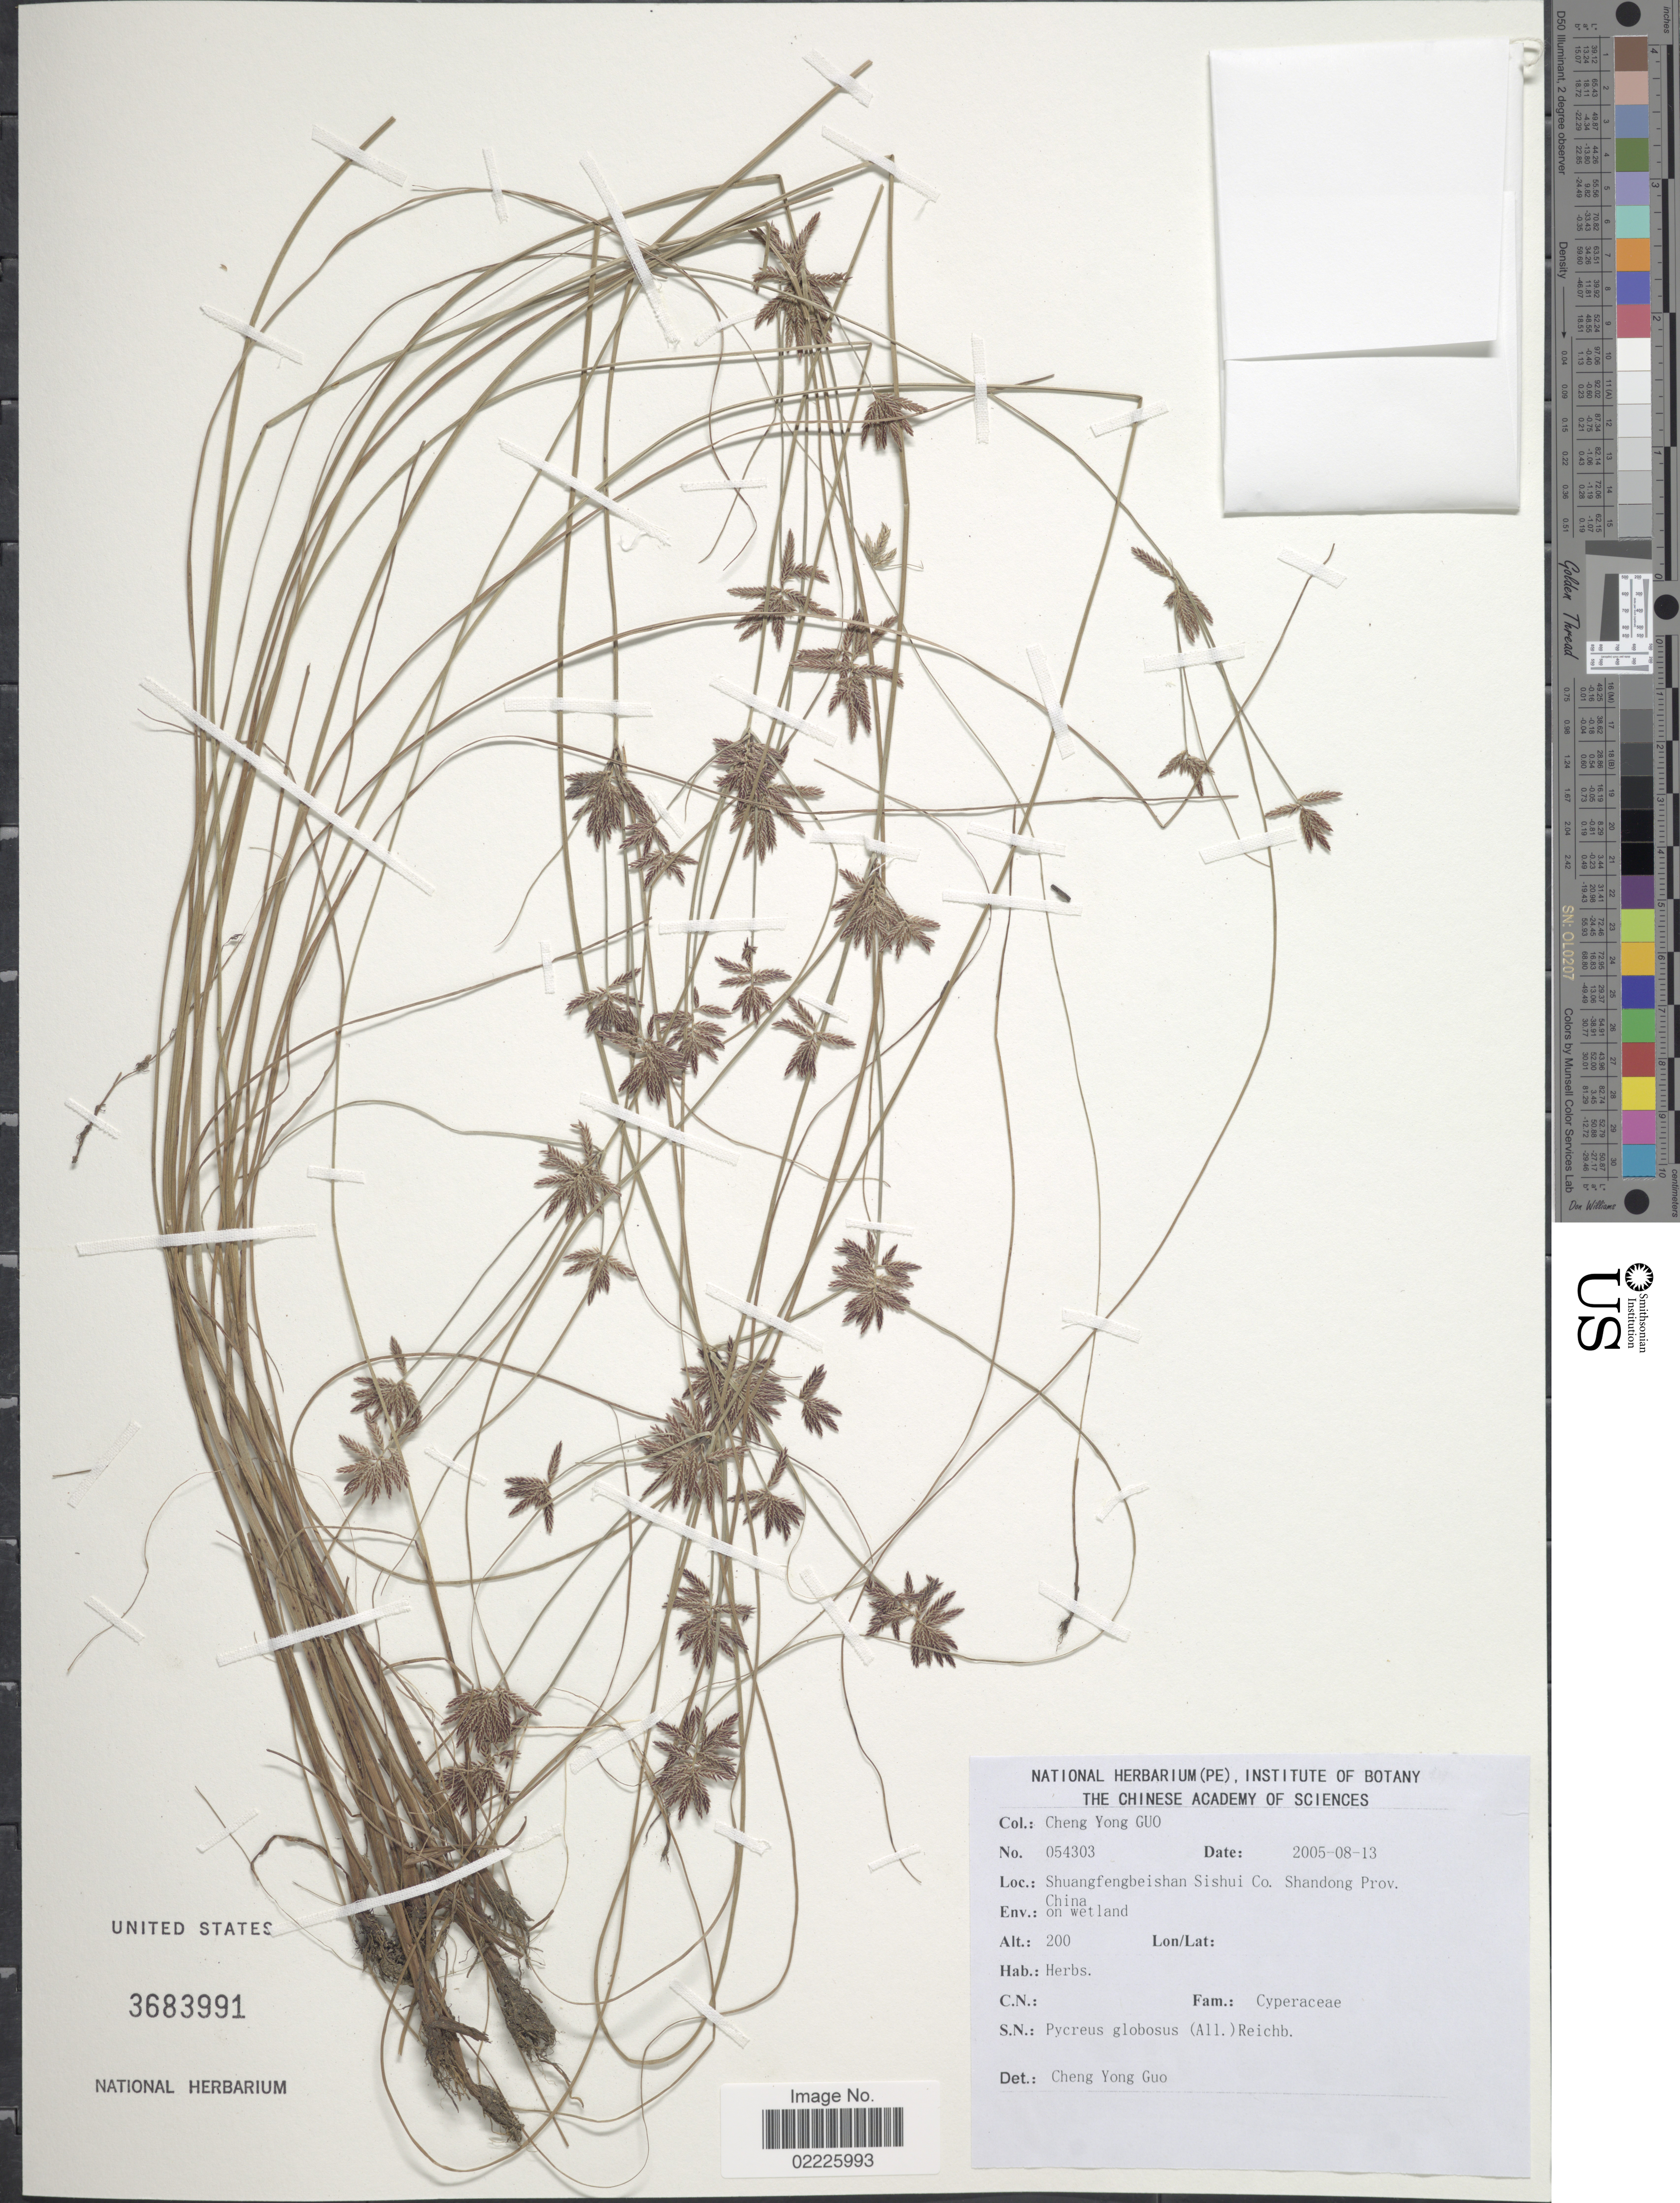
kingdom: Plantae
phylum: Tracheophyta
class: Liliopsida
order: Poales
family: Cyperaceae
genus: Cyperus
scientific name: Cyperus flavidus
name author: Retz.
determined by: Strong, Mark T., (BOT), Smithsonian Institution - National Museum of Natural History (UNITED STATES)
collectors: Guo Chengyong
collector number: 054303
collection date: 2005-08-13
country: China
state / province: Shandong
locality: Shuangfengbeishan Sishui Co.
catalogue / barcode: US 3683991